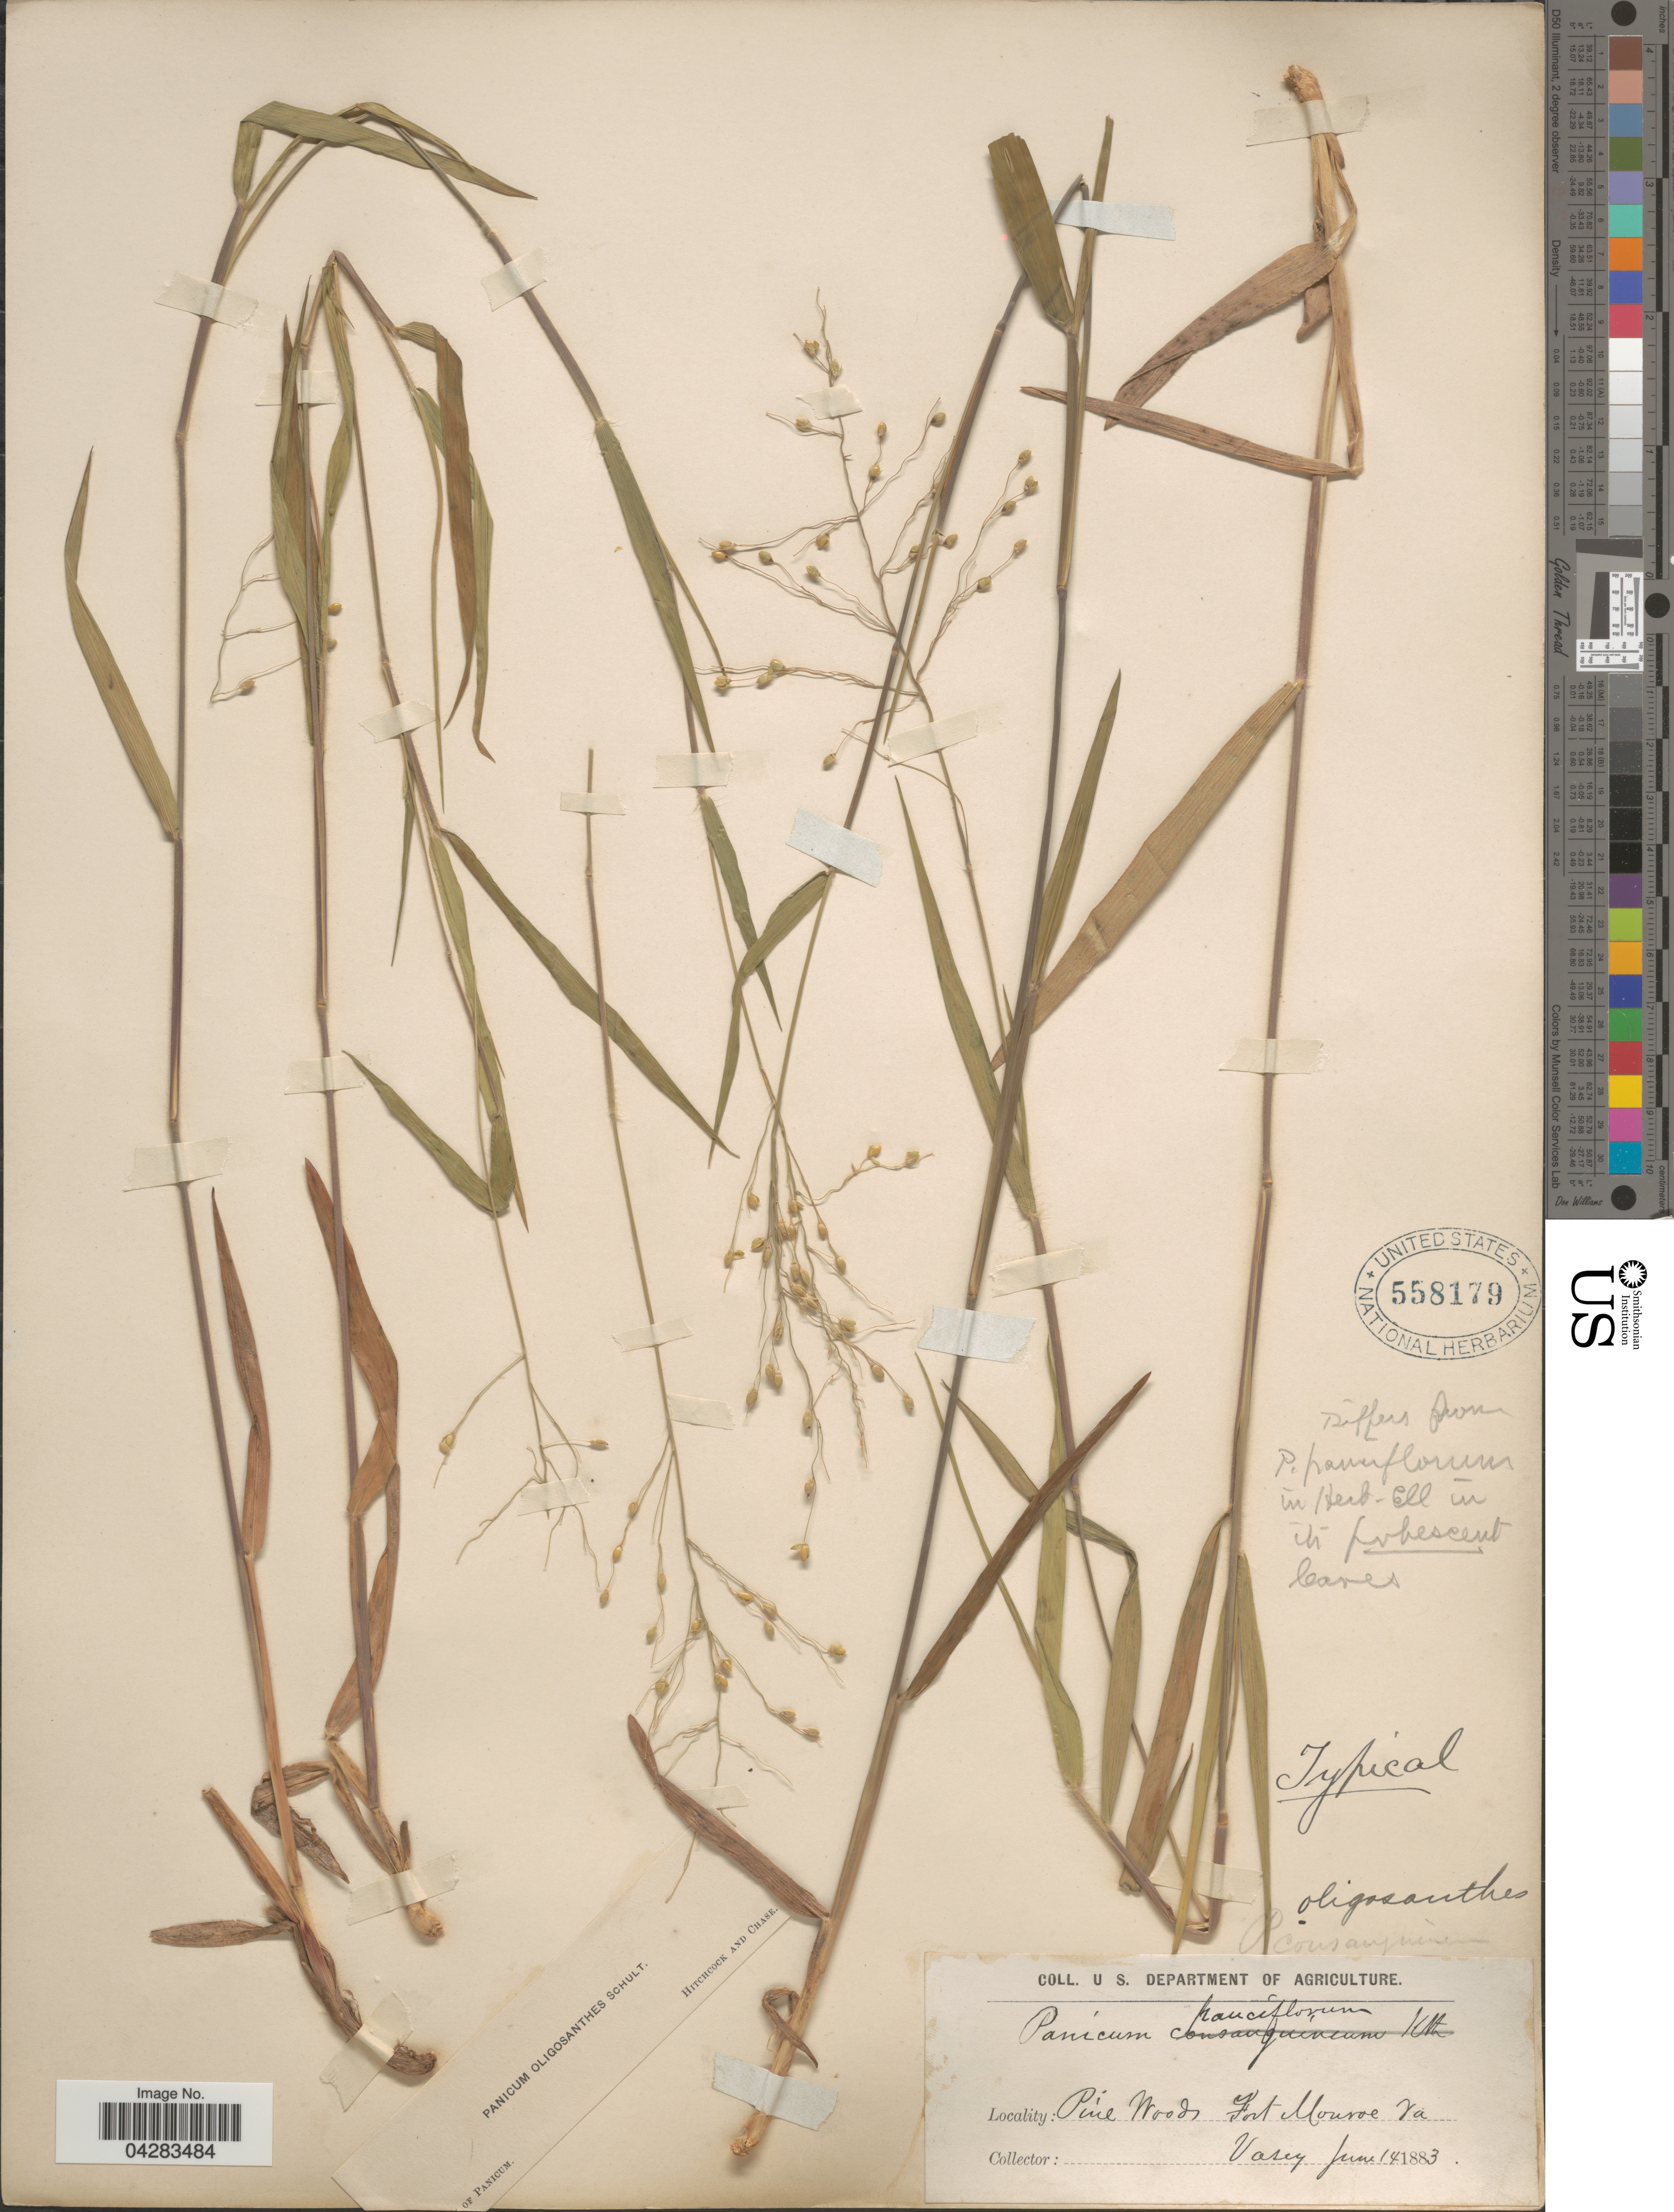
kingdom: Plantae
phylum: Tracheophyta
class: Liliopsida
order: Poales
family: Poaceae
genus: Dichanthelium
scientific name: Dichanthelium oligosanthes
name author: (Schult.) Gould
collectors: Vasey, --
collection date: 1883-06-14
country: United States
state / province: Virginia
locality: Pine Woods Fort Monroe.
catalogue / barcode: US 558179